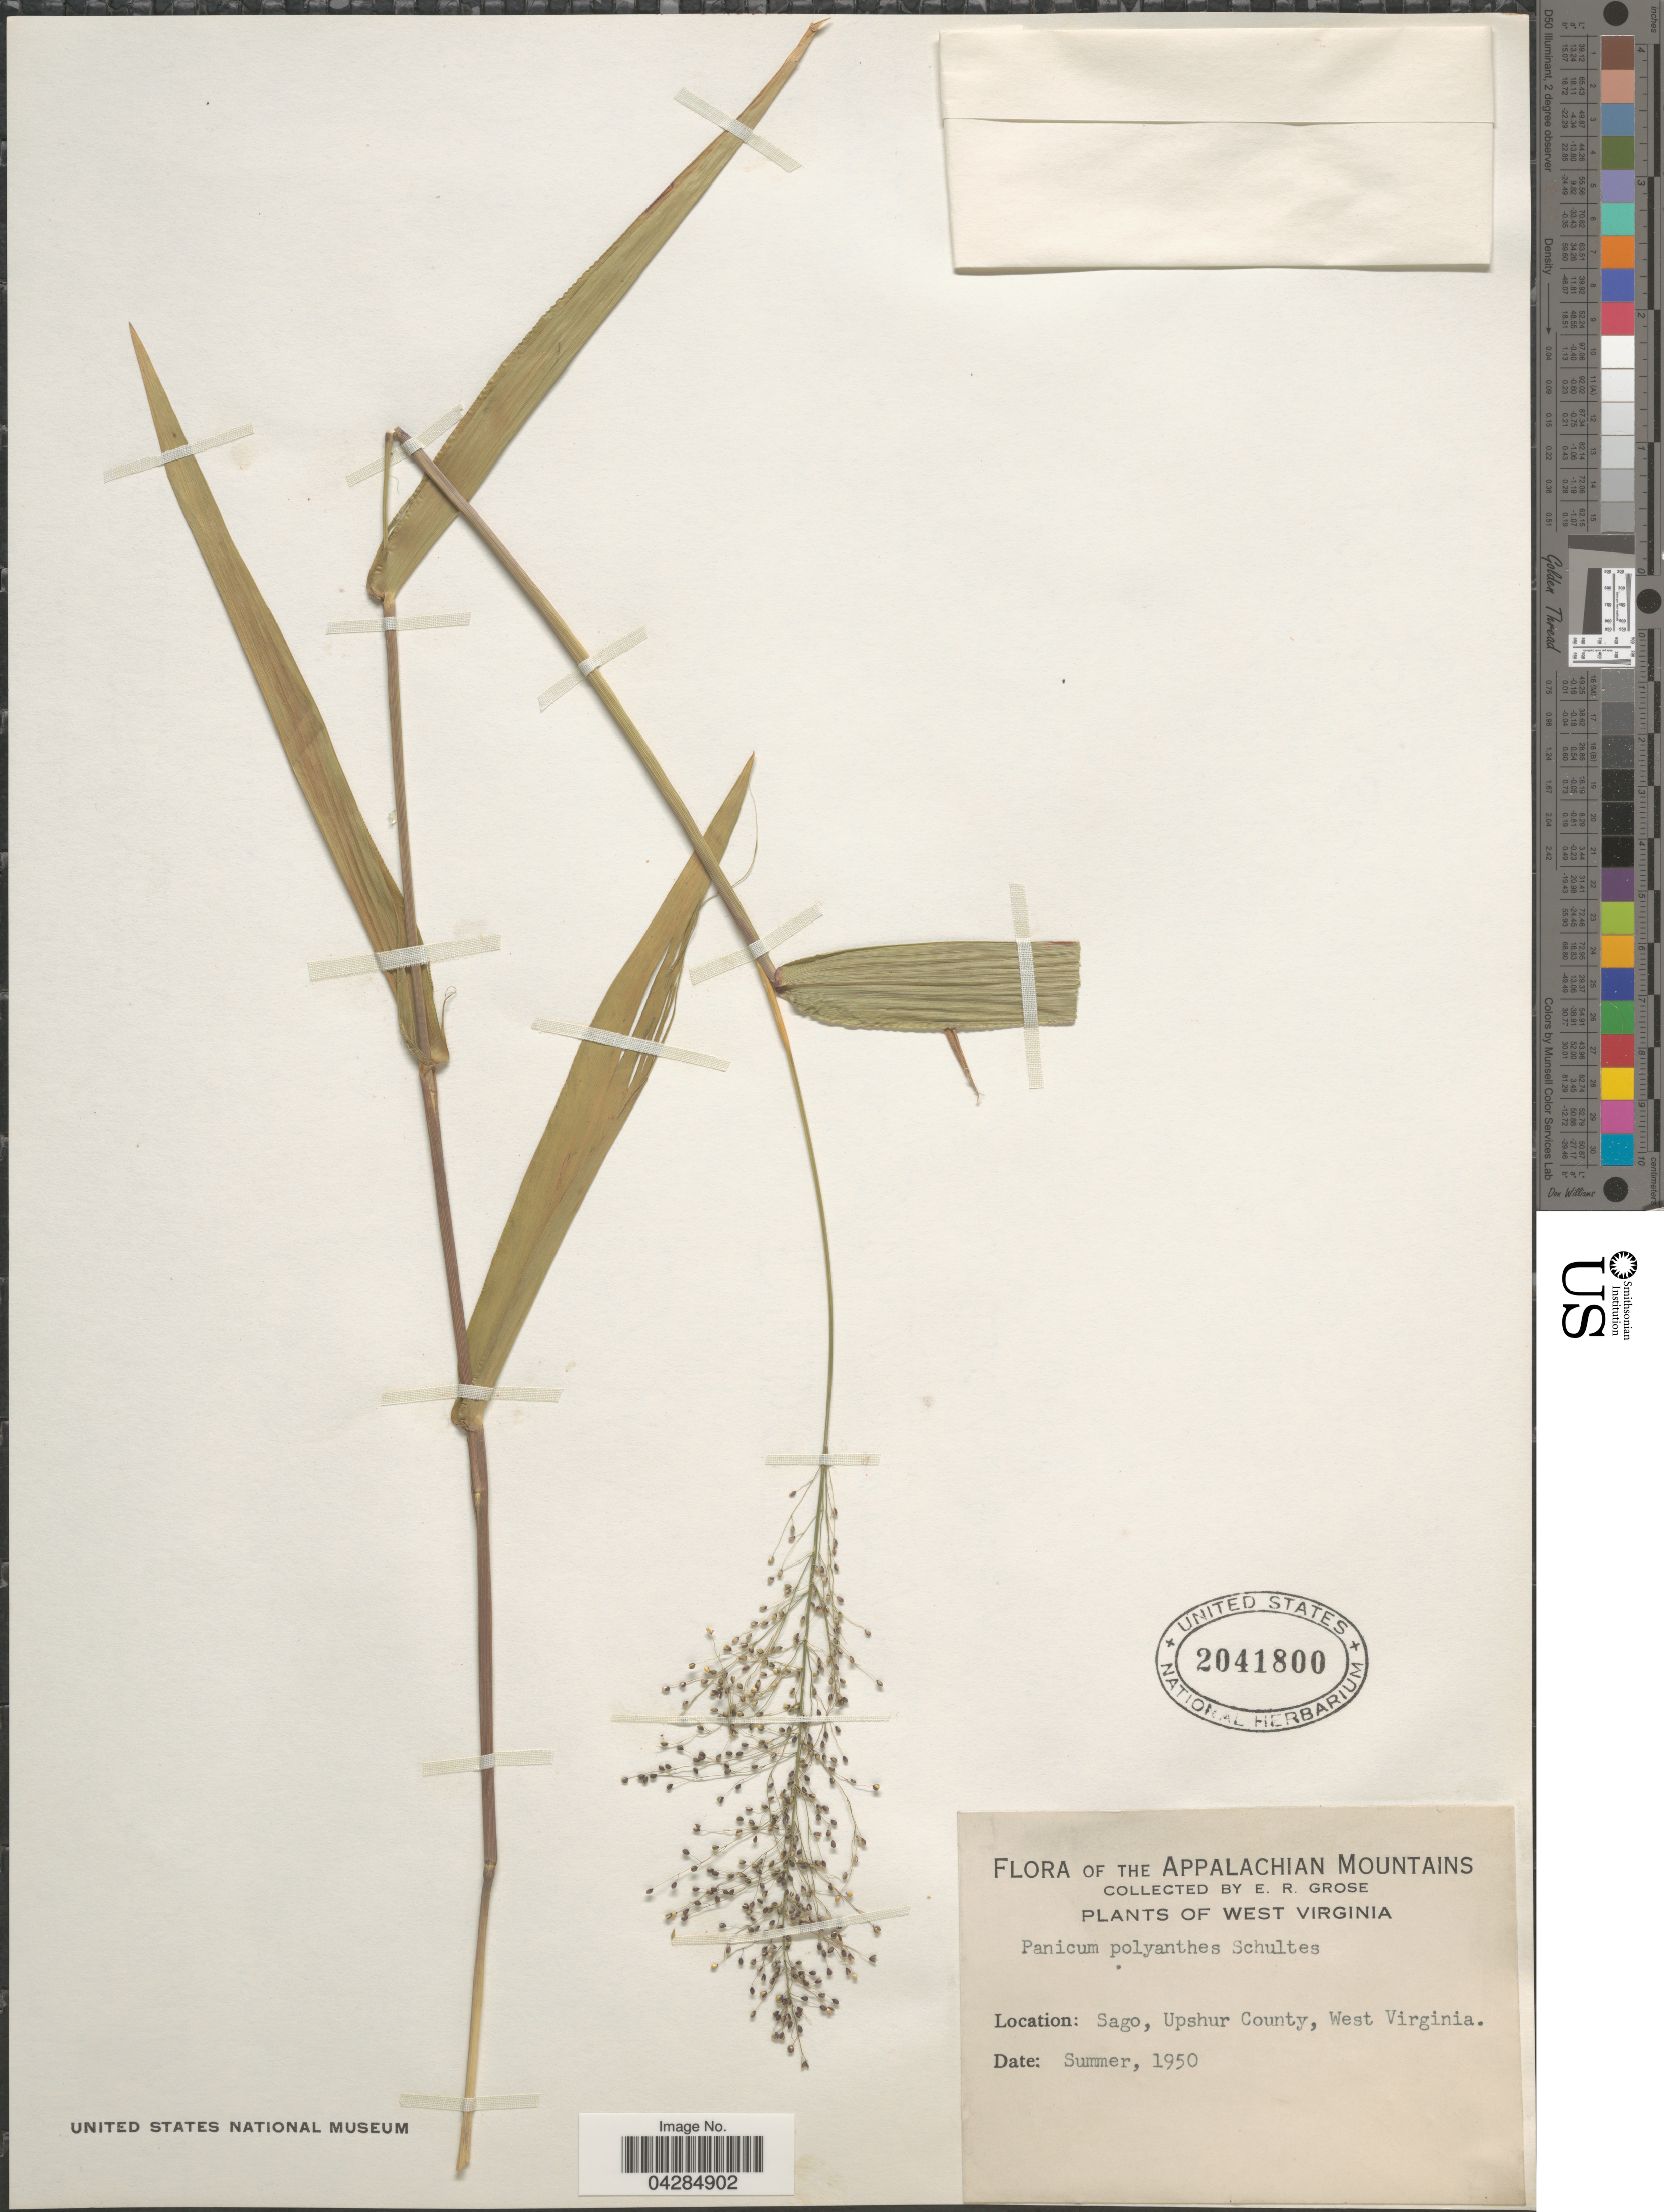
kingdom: Plantae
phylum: Tracheophyta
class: Liliopsida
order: Poales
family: Poaceae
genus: Dichanthelium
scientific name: Dichanthelium polyanthes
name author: (Schult.) Mohlenbr.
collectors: E. Grose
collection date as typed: Summer, 1950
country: United States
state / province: West Virginia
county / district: Upshur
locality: The Appalachian Mountains. Sago, Upshur County.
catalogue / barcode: US 2041800